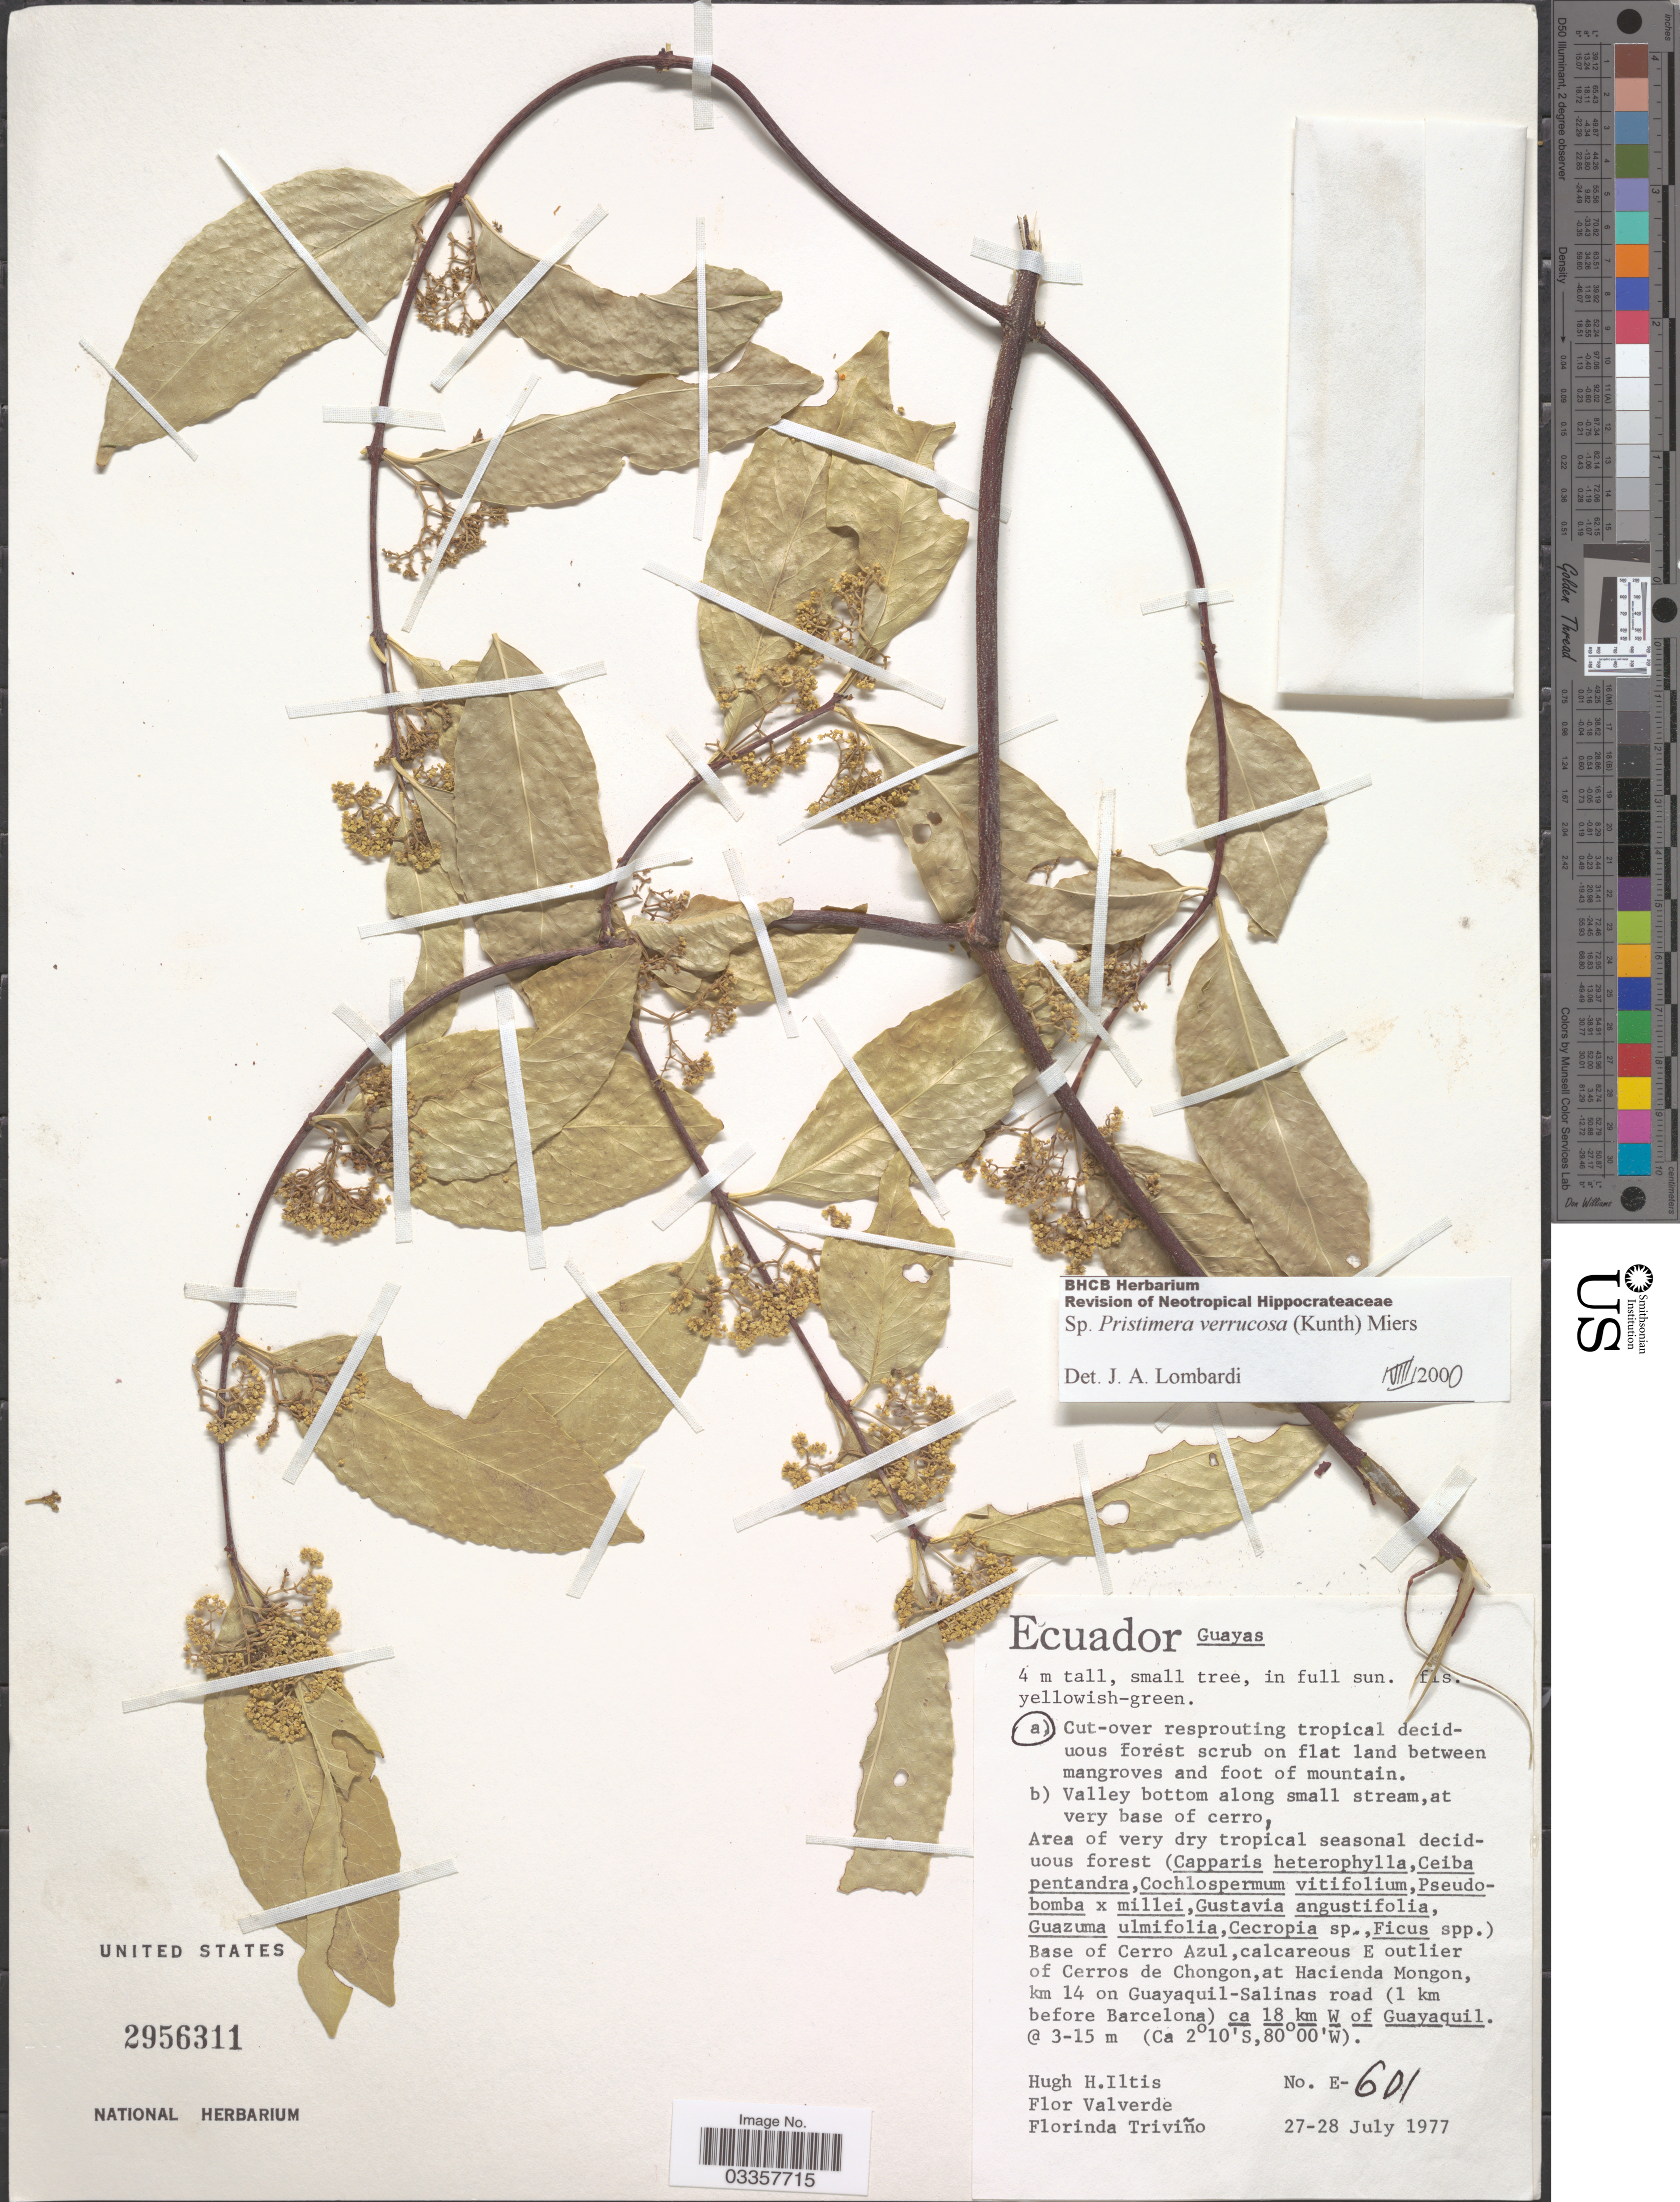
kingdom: Plantae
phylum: Tracheophyta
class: Magnoliopsida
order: Celastrales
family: Celastraceae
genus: Pristimera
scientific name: Pristimera verrucosa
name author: (Kunth) Miers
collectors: H. H. Iltis, F. M. Valverde & F. Triviño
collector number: E-601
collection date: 1977-07-27/1977-07-28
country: Ecuador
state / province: Guayas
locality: Base of Cerro Azul, calcareous E outlier of Cerros de Chongon, at Hacienda Mongon, km 14 on Guayaquil-Salinas road (1 km before Barcelona) ca 18 km W of Guayaquil.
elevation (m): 3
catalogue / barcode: US 2956311